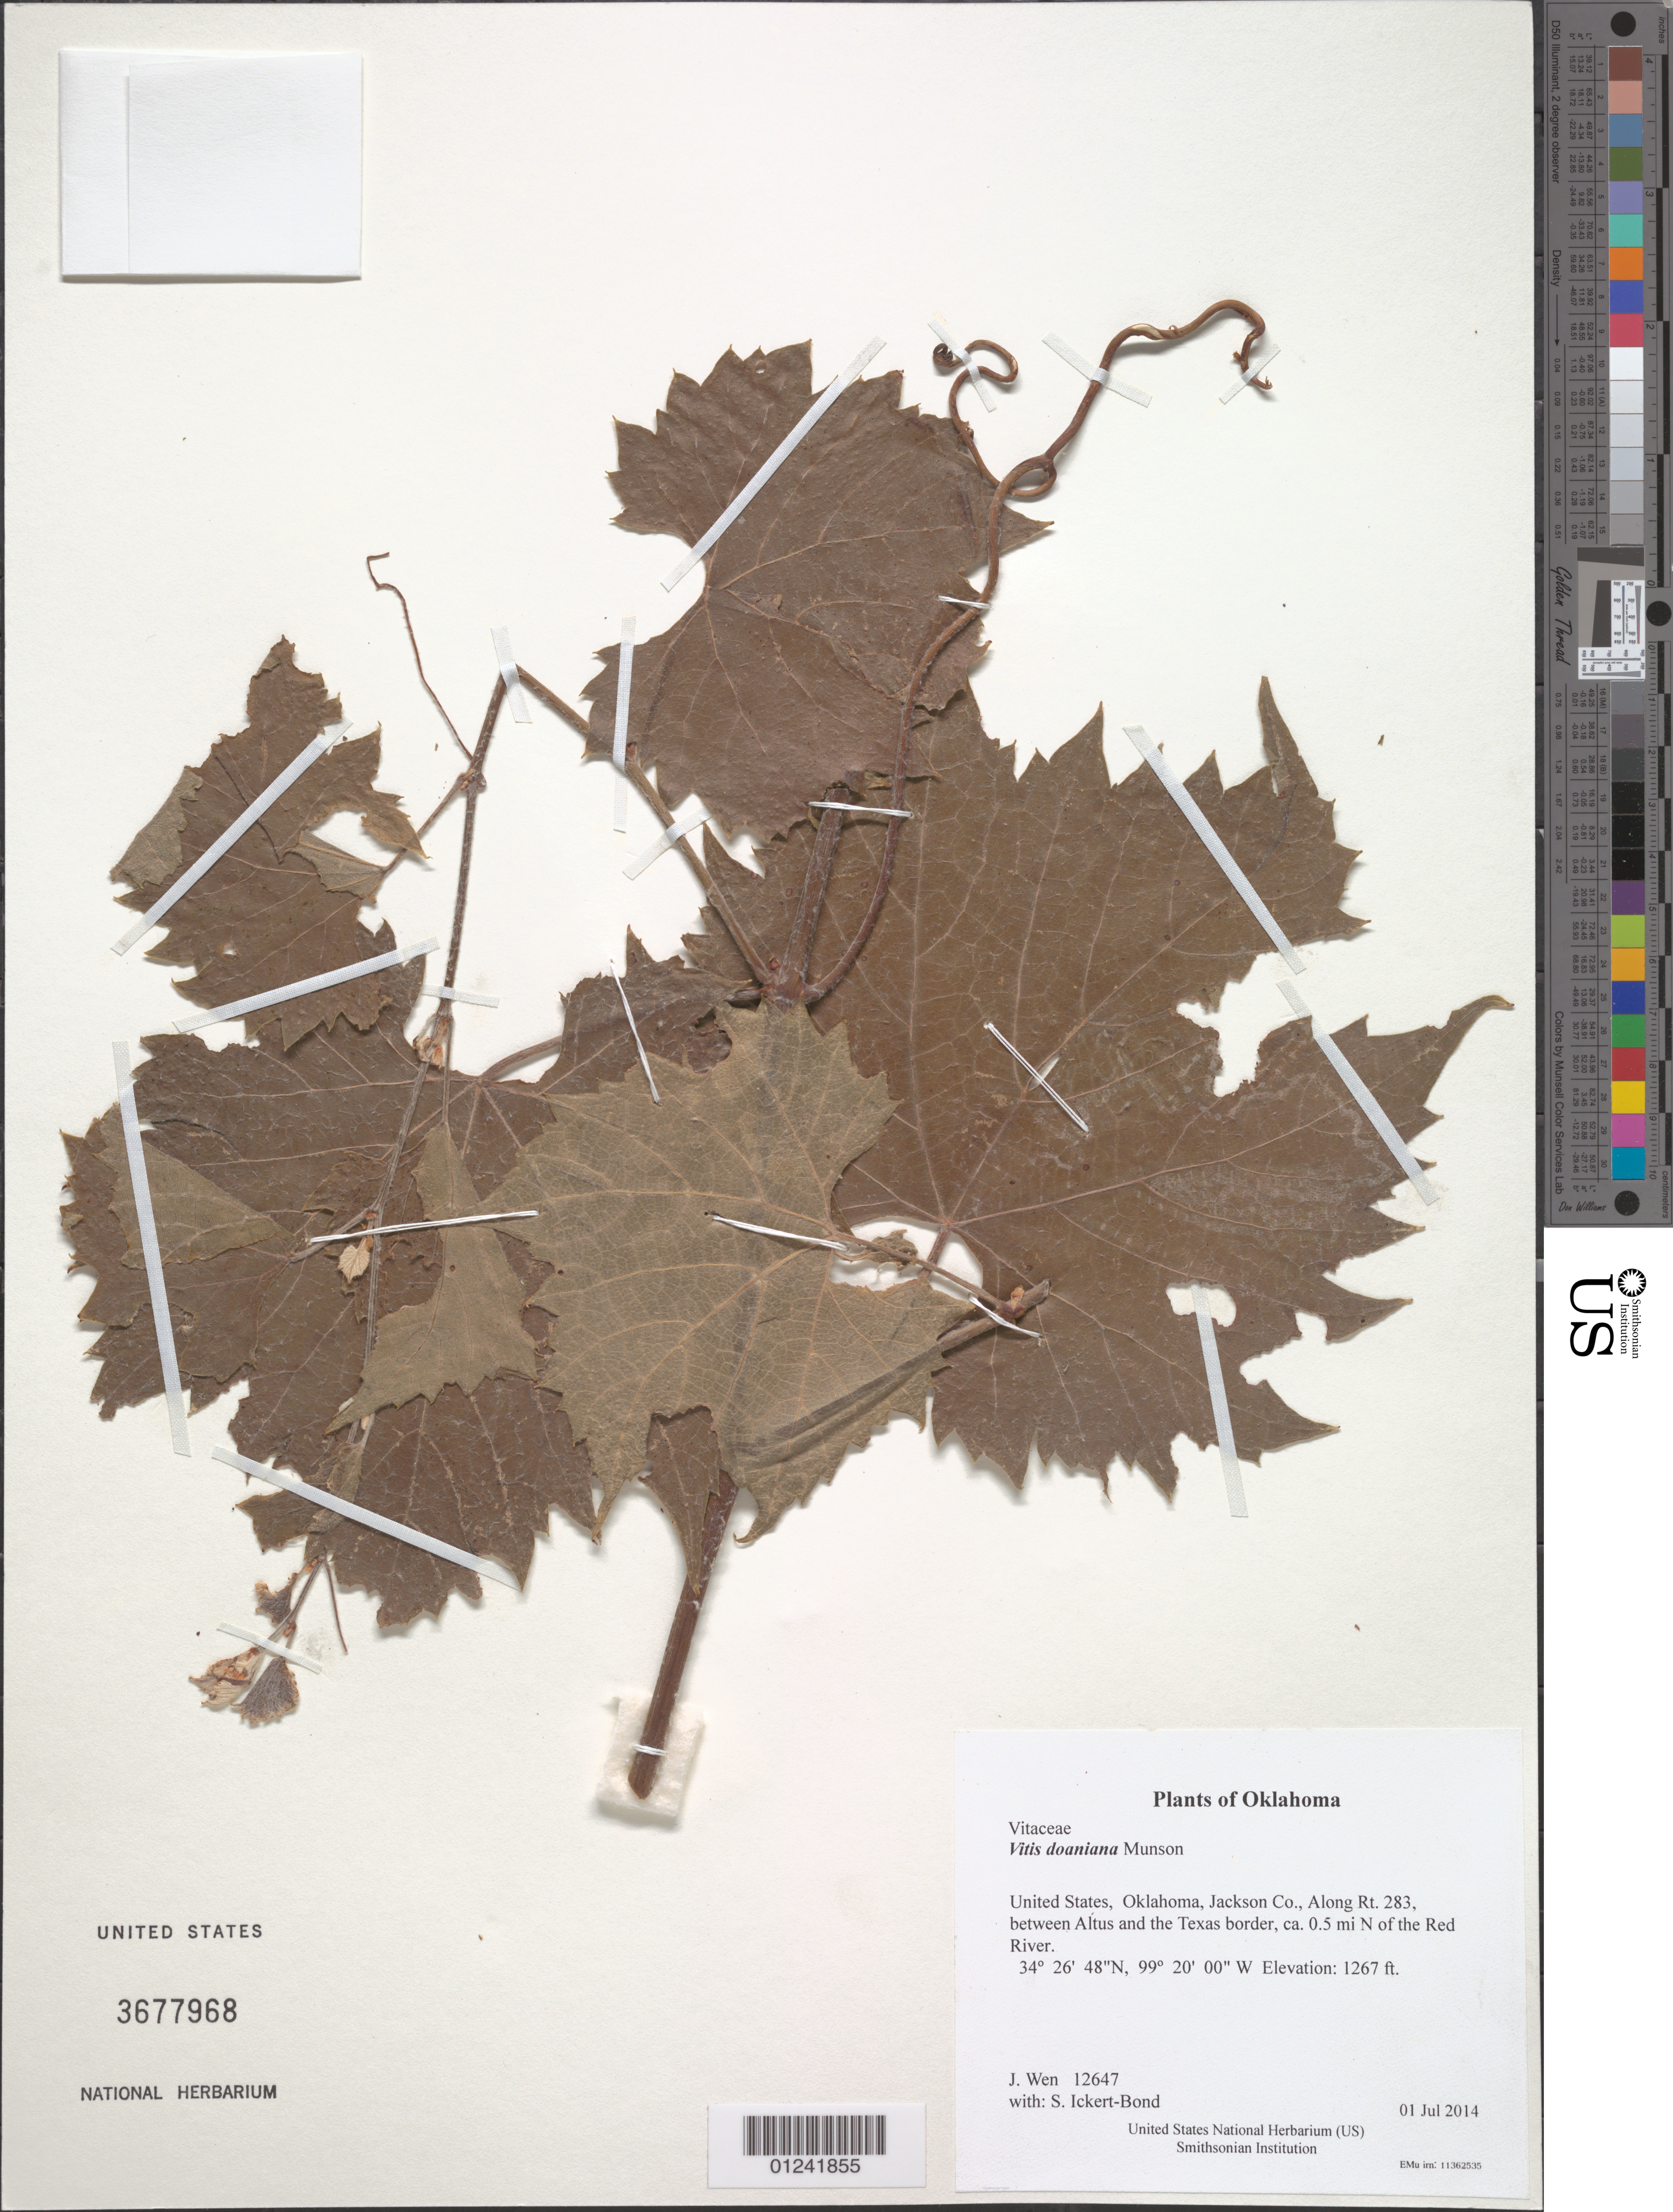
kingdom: Plantae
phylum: Tracheophyta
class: Magnoliopsida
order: Vitales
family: Vitaceae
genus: Vitis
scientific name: Vitis doaniana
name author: Munson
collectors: J. Wen & S. Ickert-Bond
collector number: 12647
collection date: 2014-07-01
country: United States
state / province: Oklahoma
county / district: Jackson Co.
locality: Along Rt. 283, between Altus and the Texas border, ca. 0.5 mi N of the Red River.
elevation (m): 386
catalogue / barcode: US 3677968